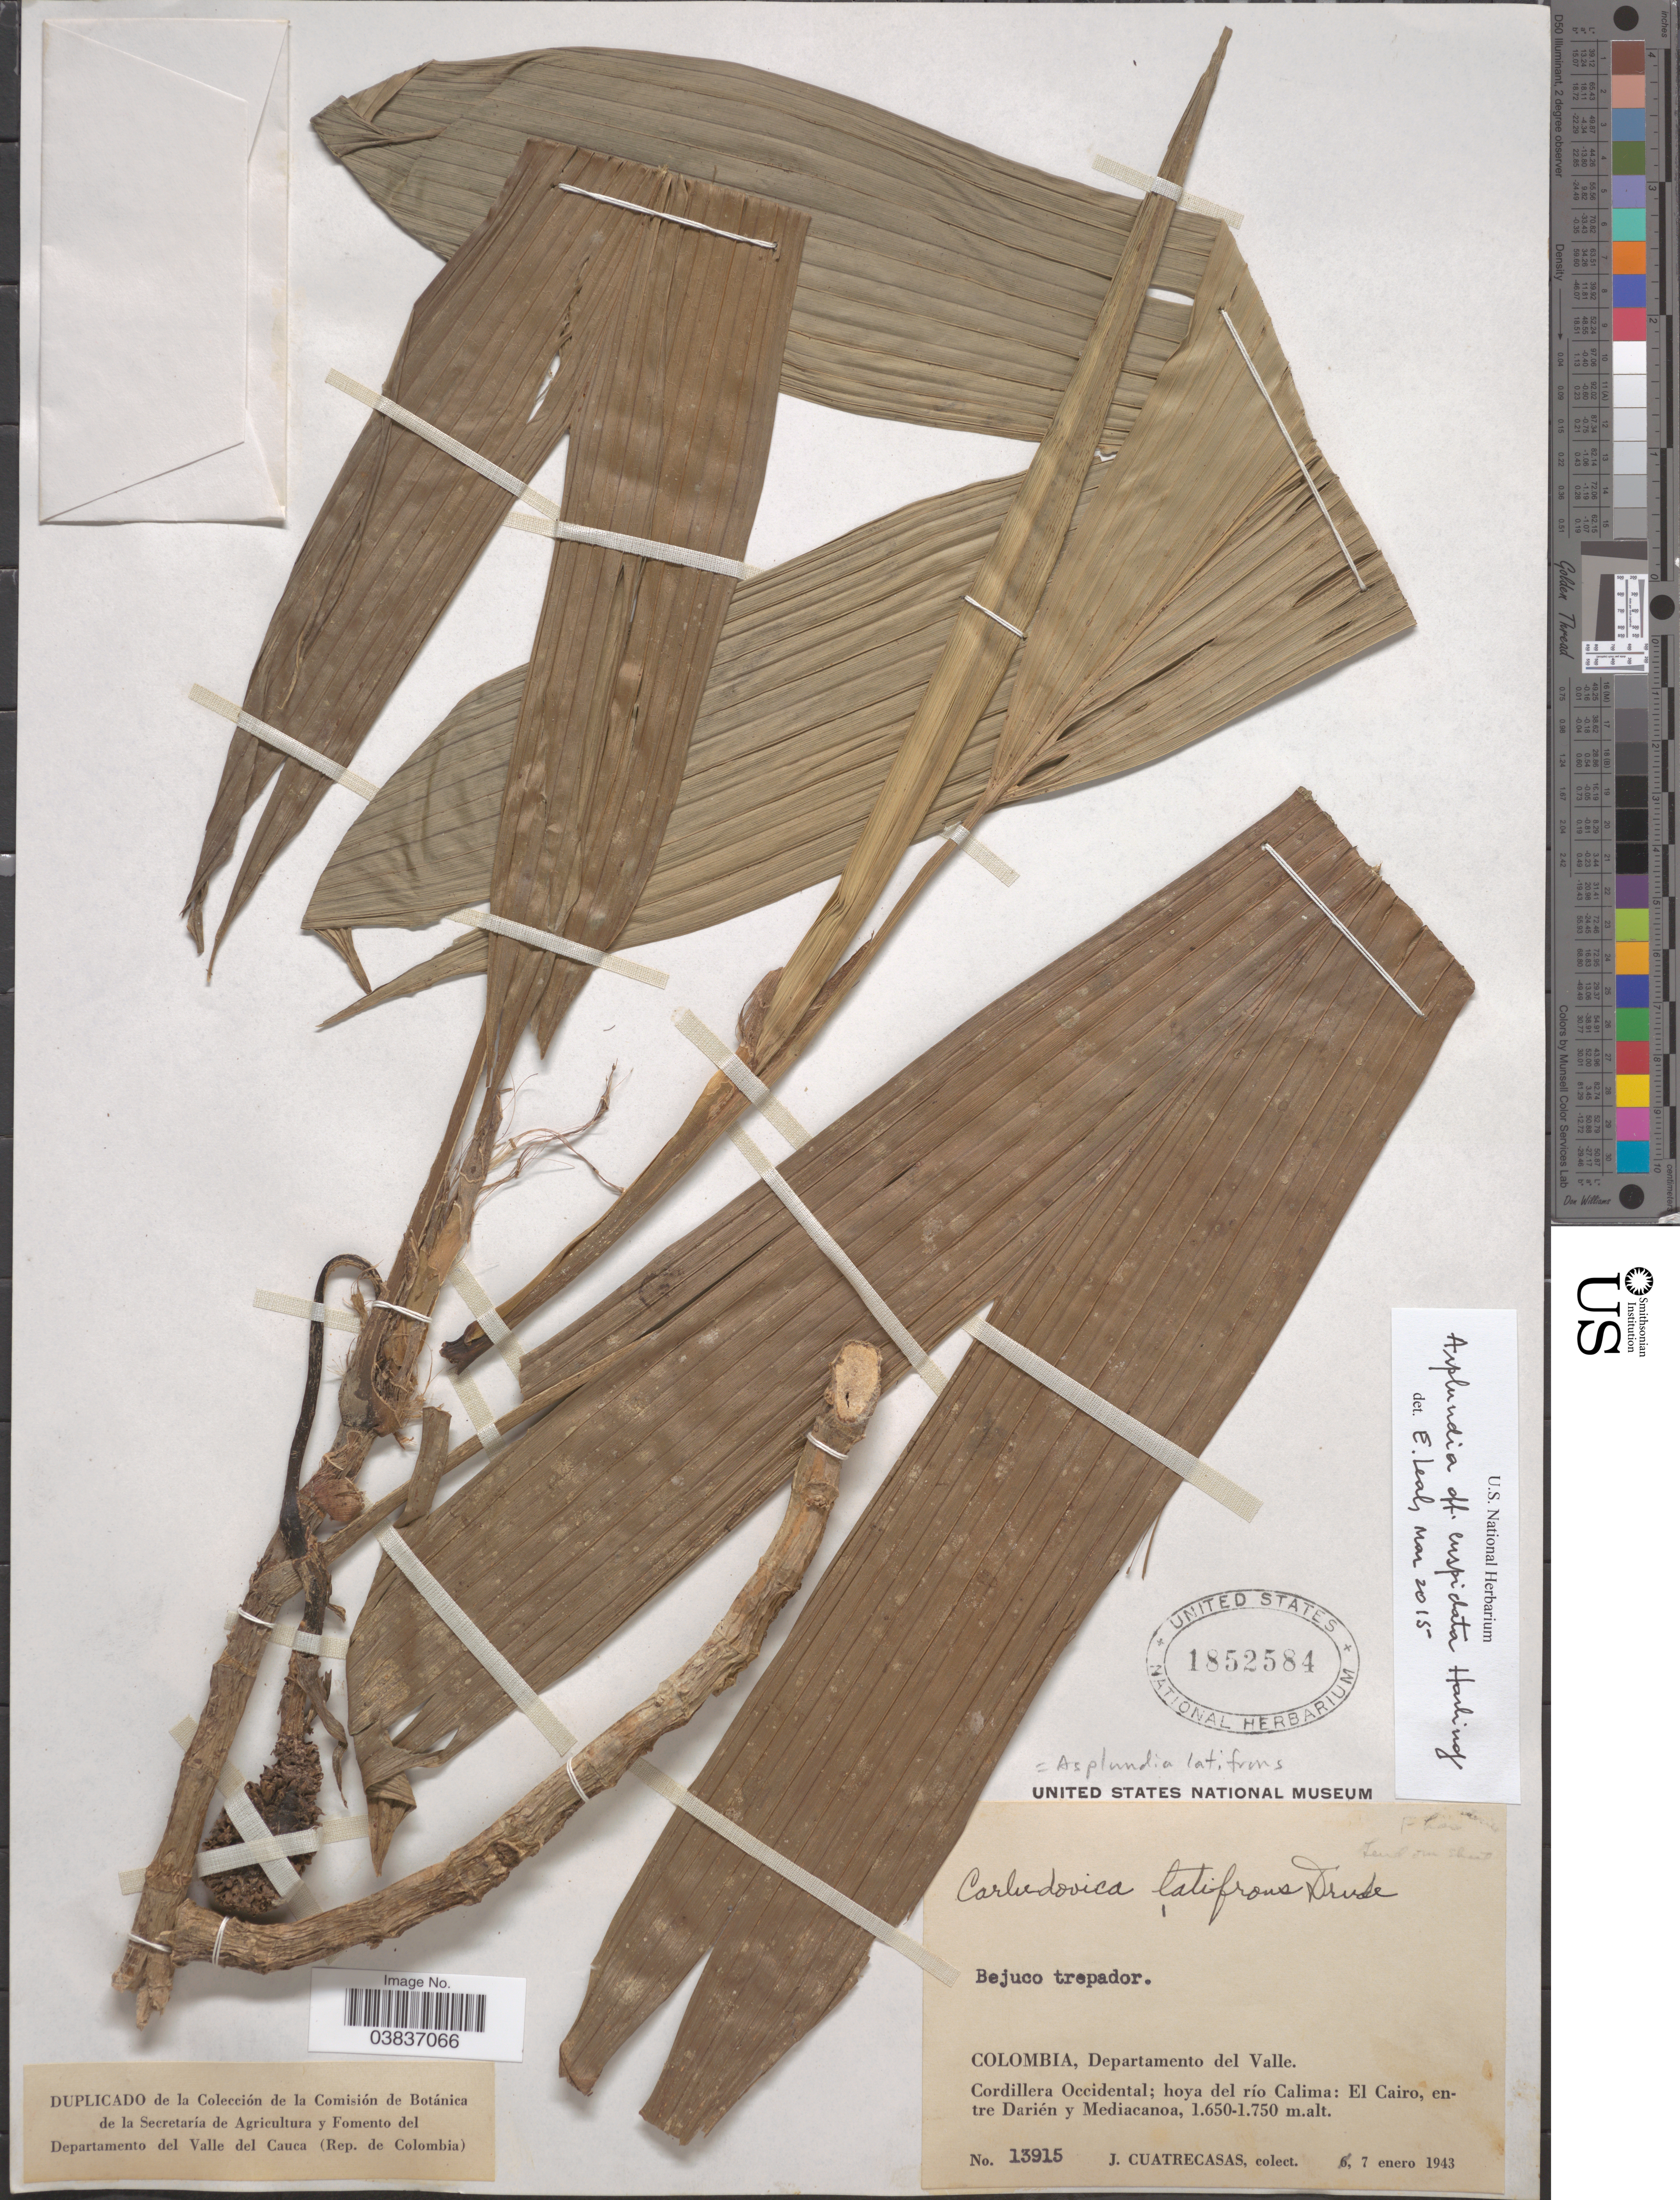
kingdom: Plantae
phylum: Tracheophyta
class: Liliopsida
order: Pandanales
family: Cyclanthaceae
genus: Asplundia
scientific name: Asplundia cuspidata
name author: Harling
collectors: J. Cuatrecasas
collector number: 13915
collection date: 1943-01-07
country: Colombia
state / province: Valle del Cauca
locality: Departamento del Valle. Cordillera Occidental; hoya del río Calima: El Cairo, entre Darién y Mediacanoa.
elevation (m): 1650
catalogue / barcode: US 1852584